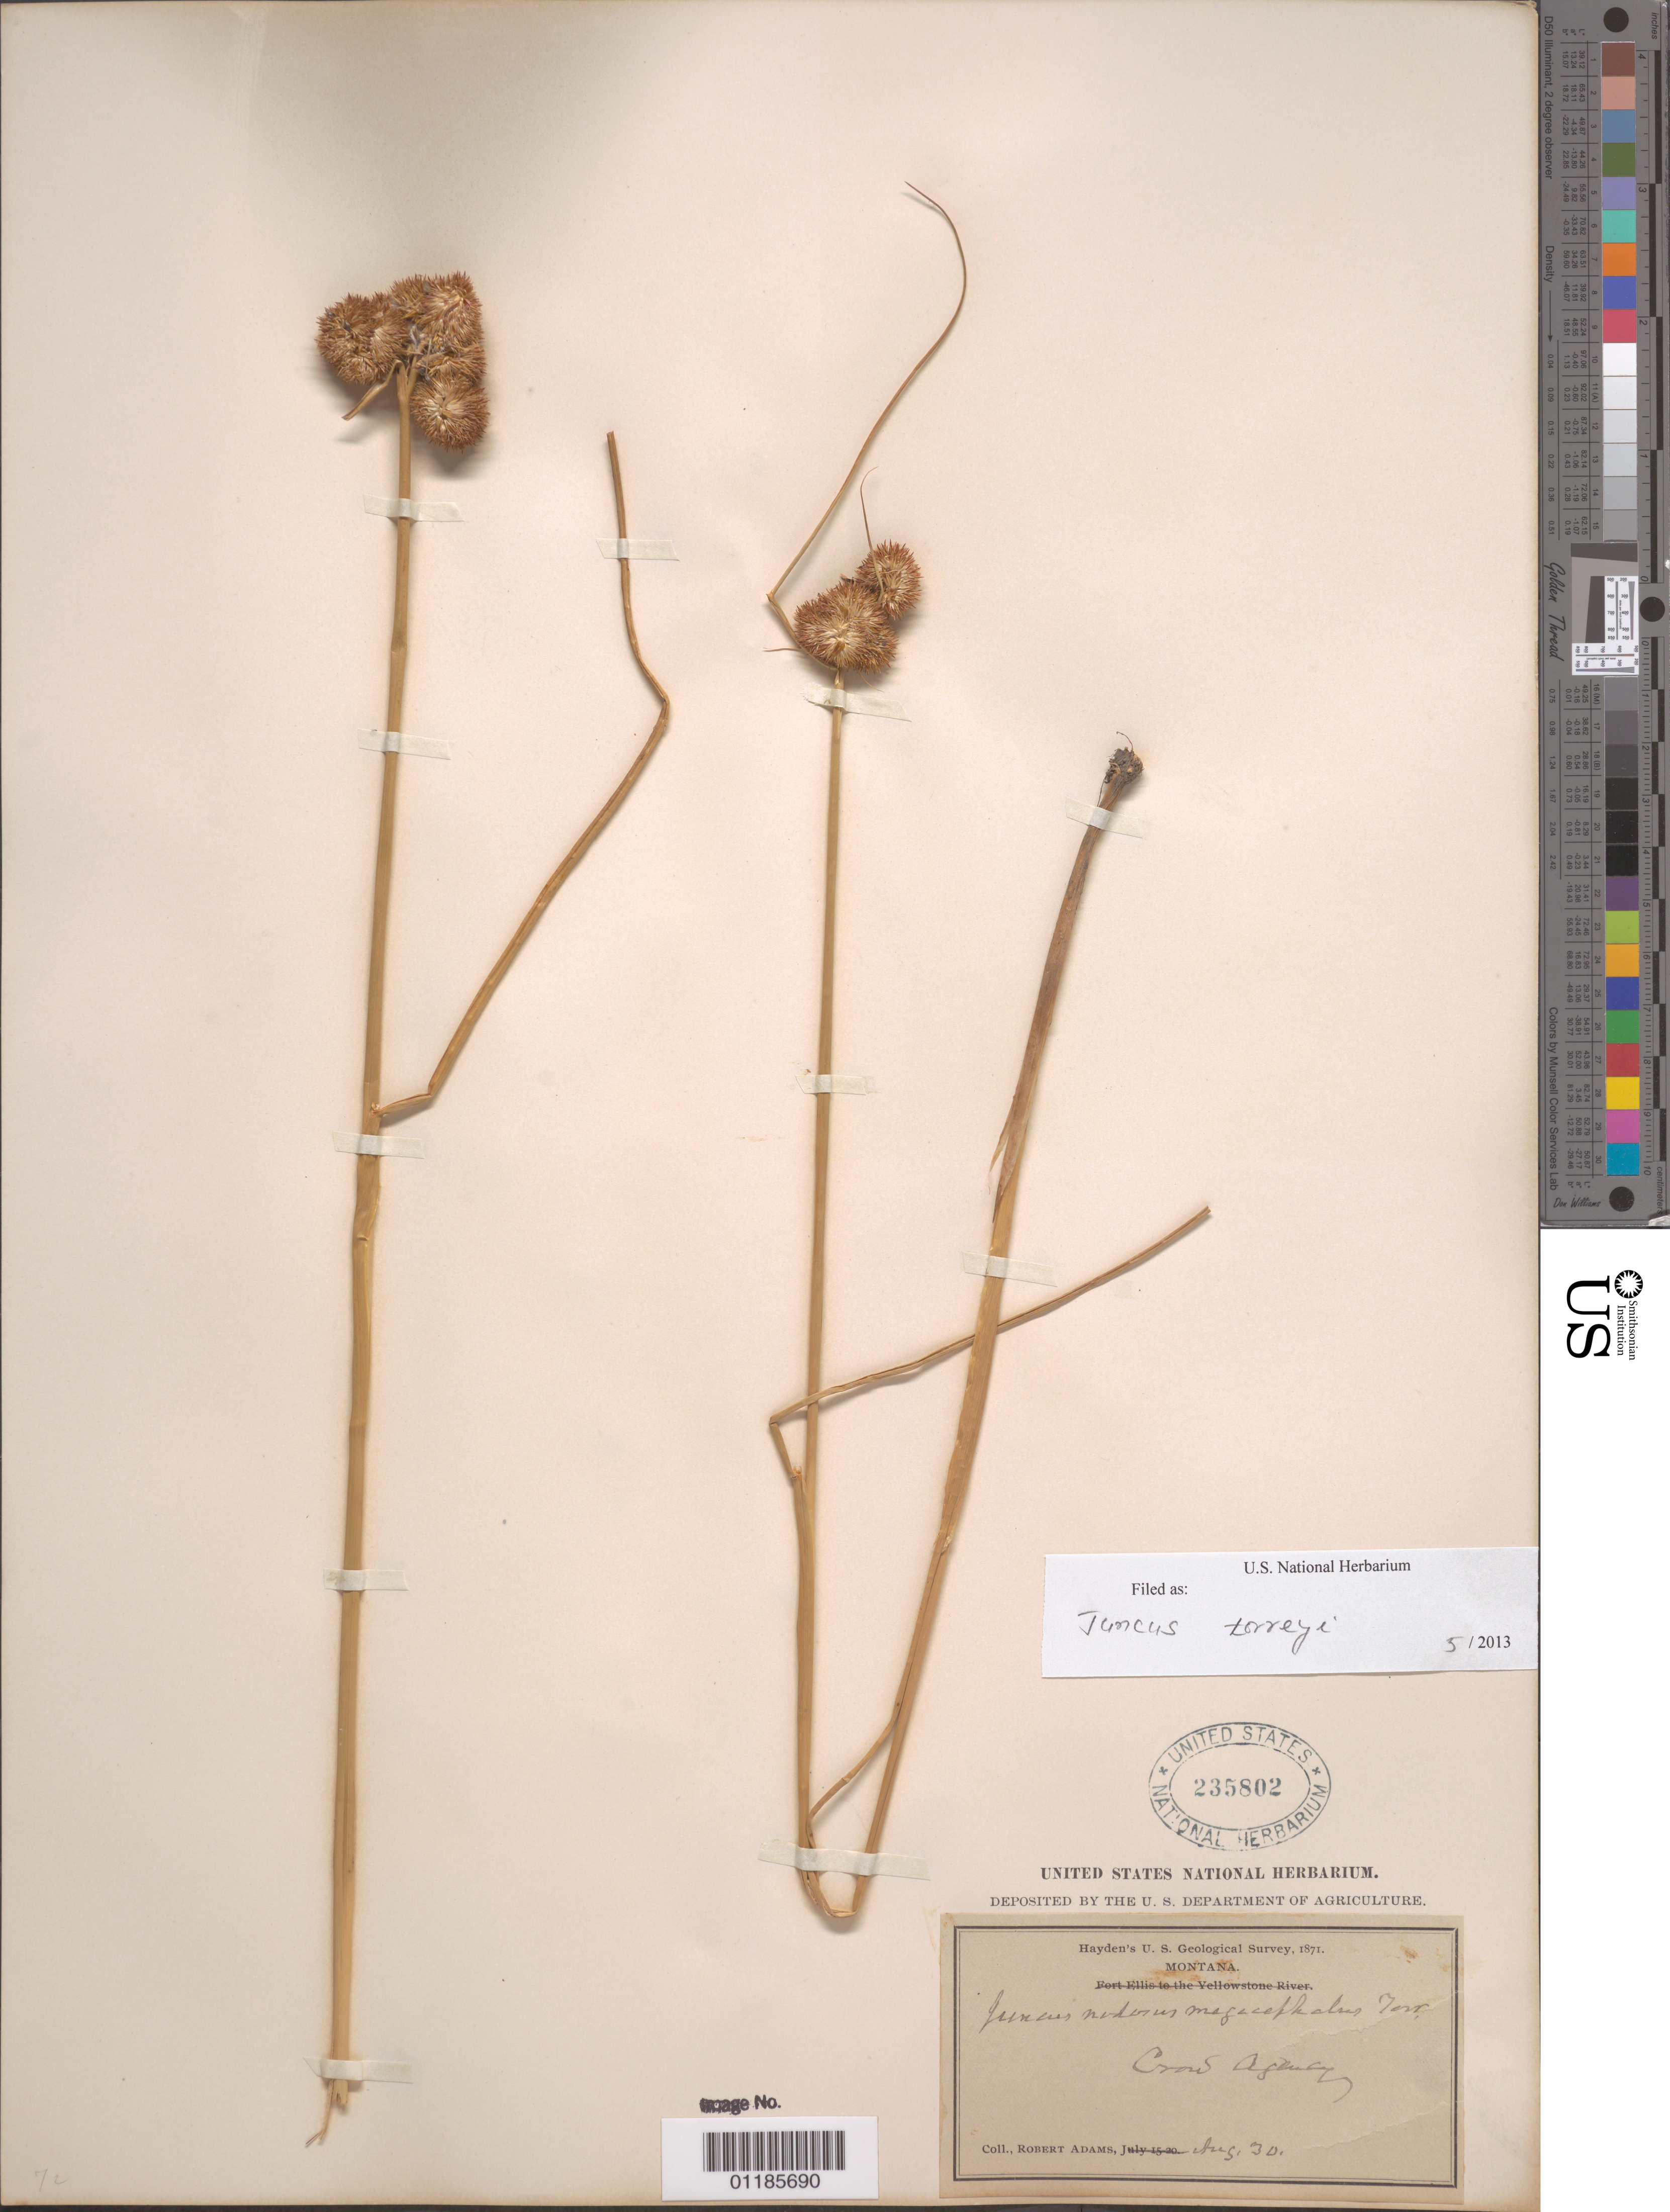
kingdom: Plantae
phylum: Tracheophyta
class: Liliopsida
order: Poales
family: Juncaceae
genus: Juncus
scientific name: Juncus torreyi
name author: Coville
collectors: R. Adams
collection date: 1871-08-30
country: United States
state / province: Montana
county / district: Big Horn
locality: Crow Agency.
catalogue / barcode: US 235802